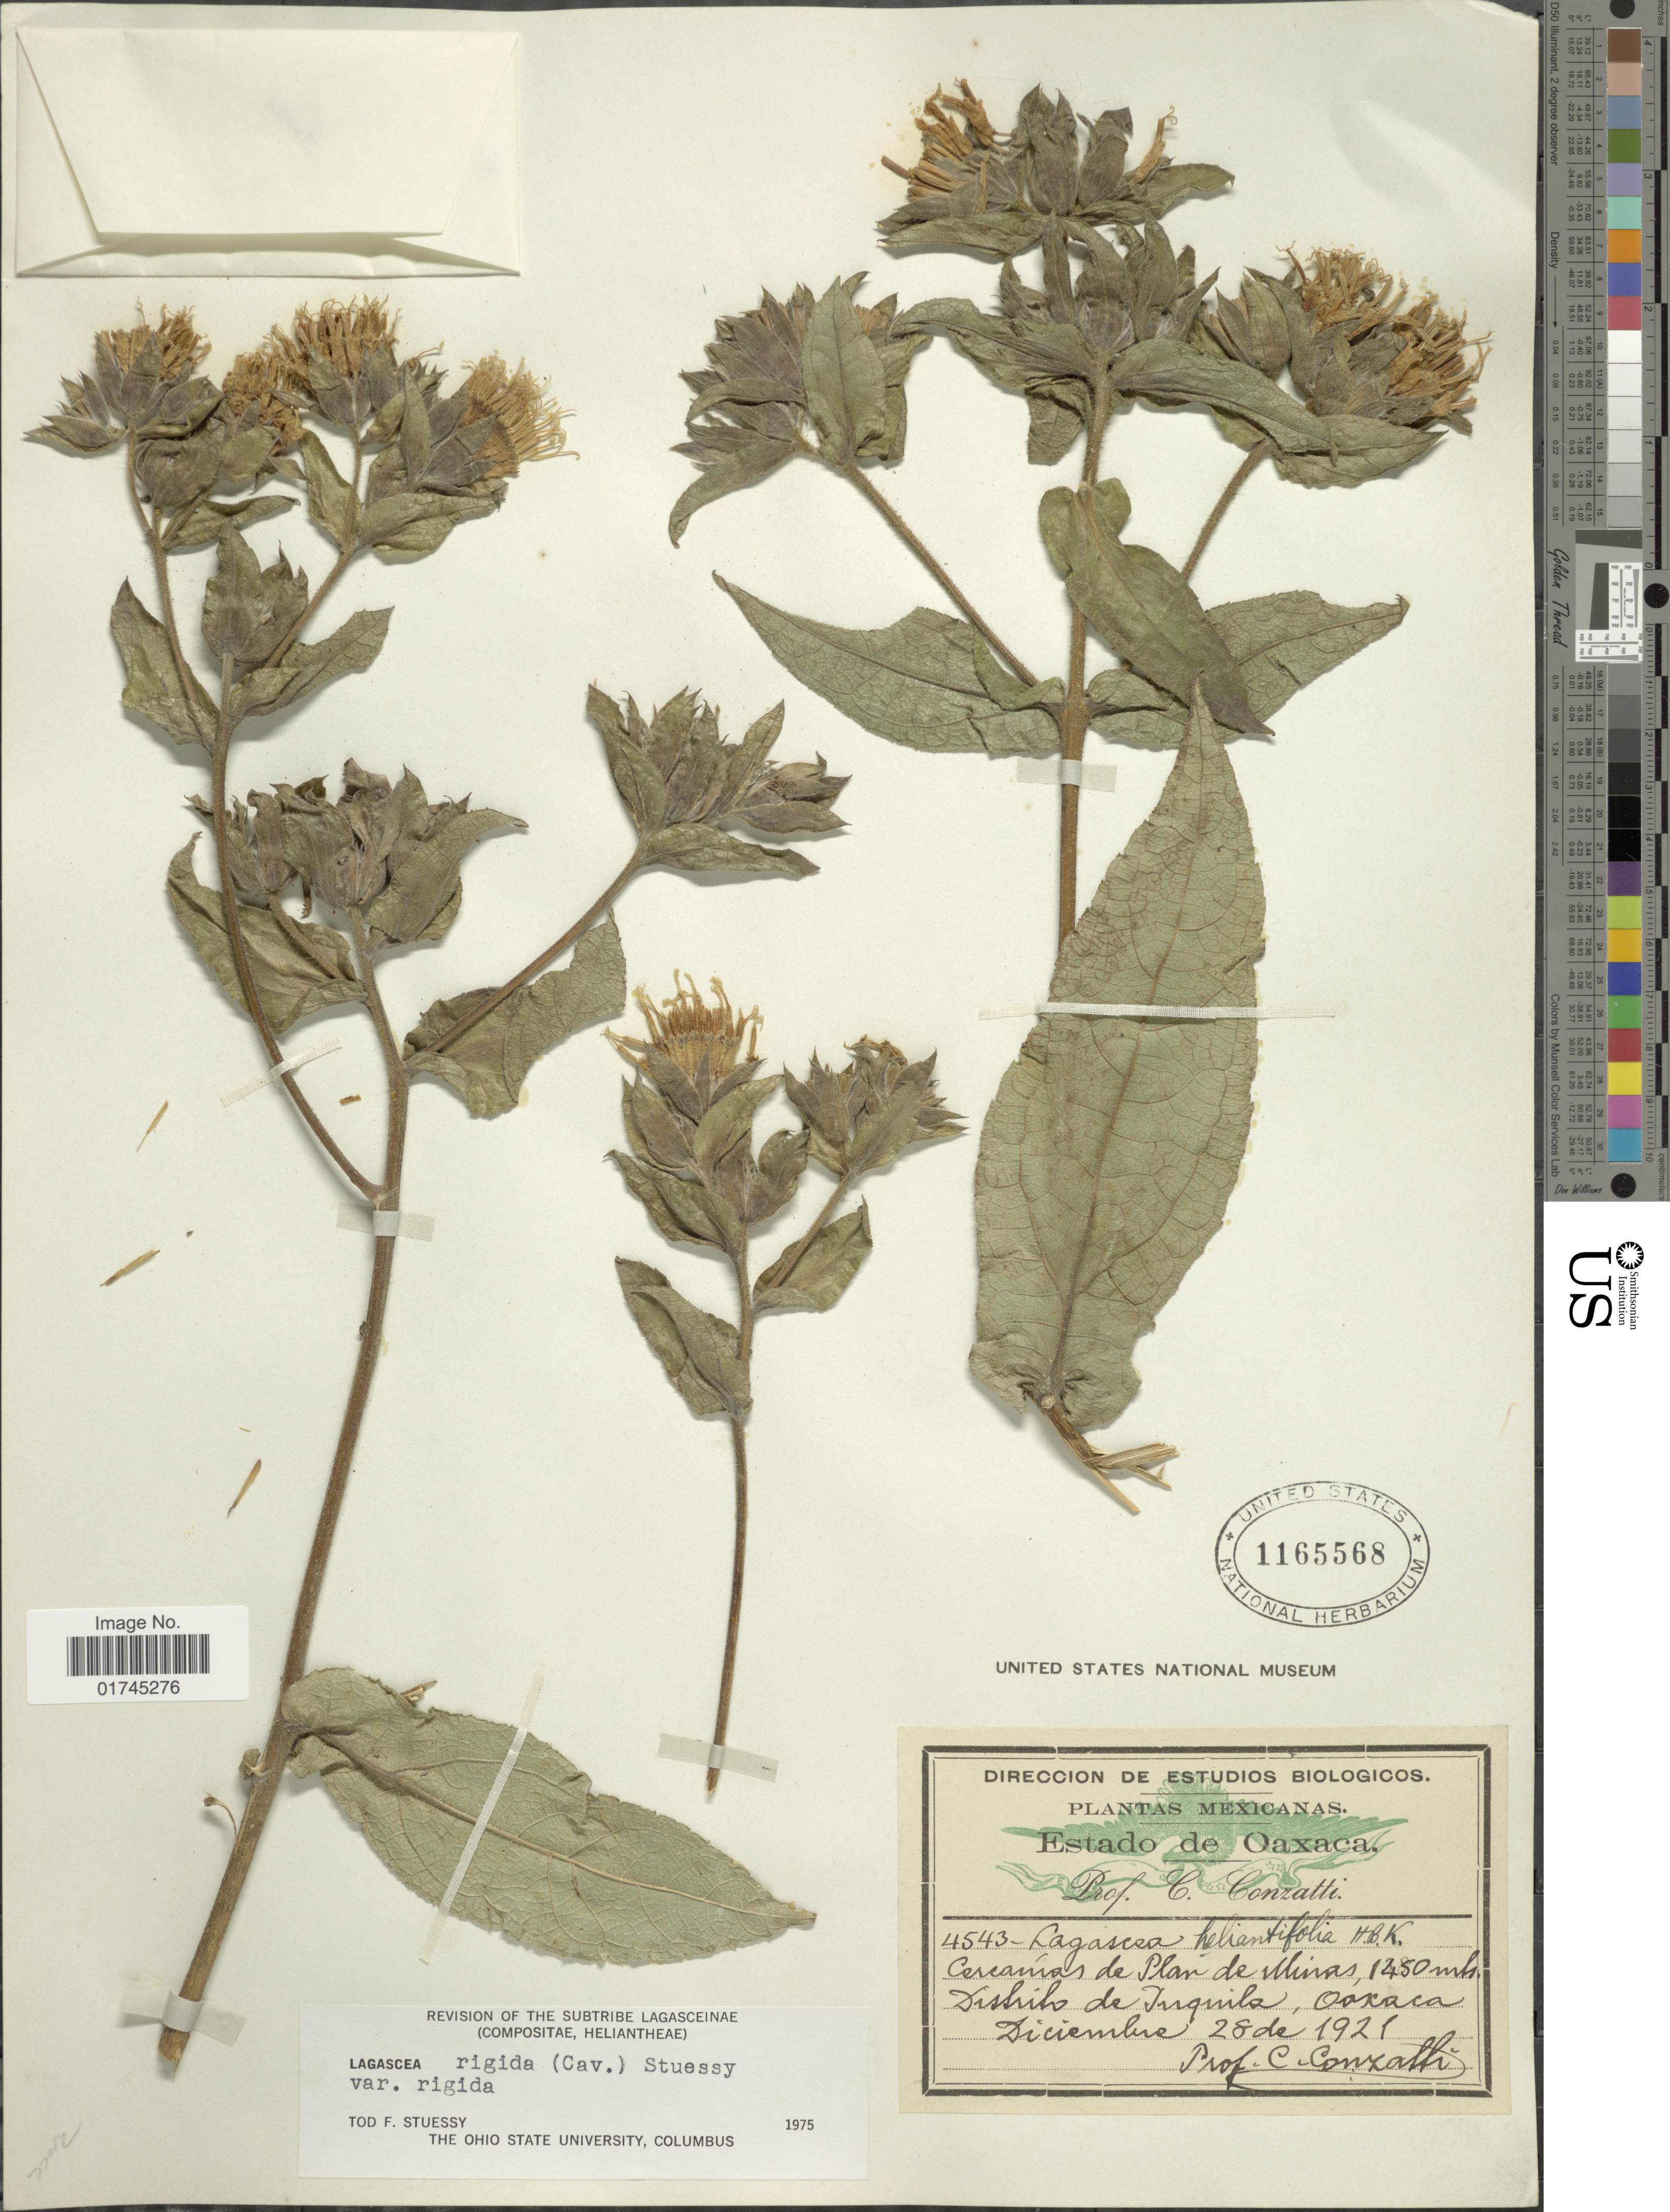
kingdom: Plantae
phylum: Tracheophyta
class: Magnoliopsida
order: Asterales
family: Asteraceae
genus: Lagascea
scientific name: Lagascea helianthifolia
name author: Kunth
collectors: C. Conzatti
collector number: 4543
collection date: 1921-12-28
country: Mexico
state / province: Oaxaca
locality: Cercanias de Plan de Minas, Distrito de Inquila.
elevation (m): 1450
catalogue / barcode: US 1165568